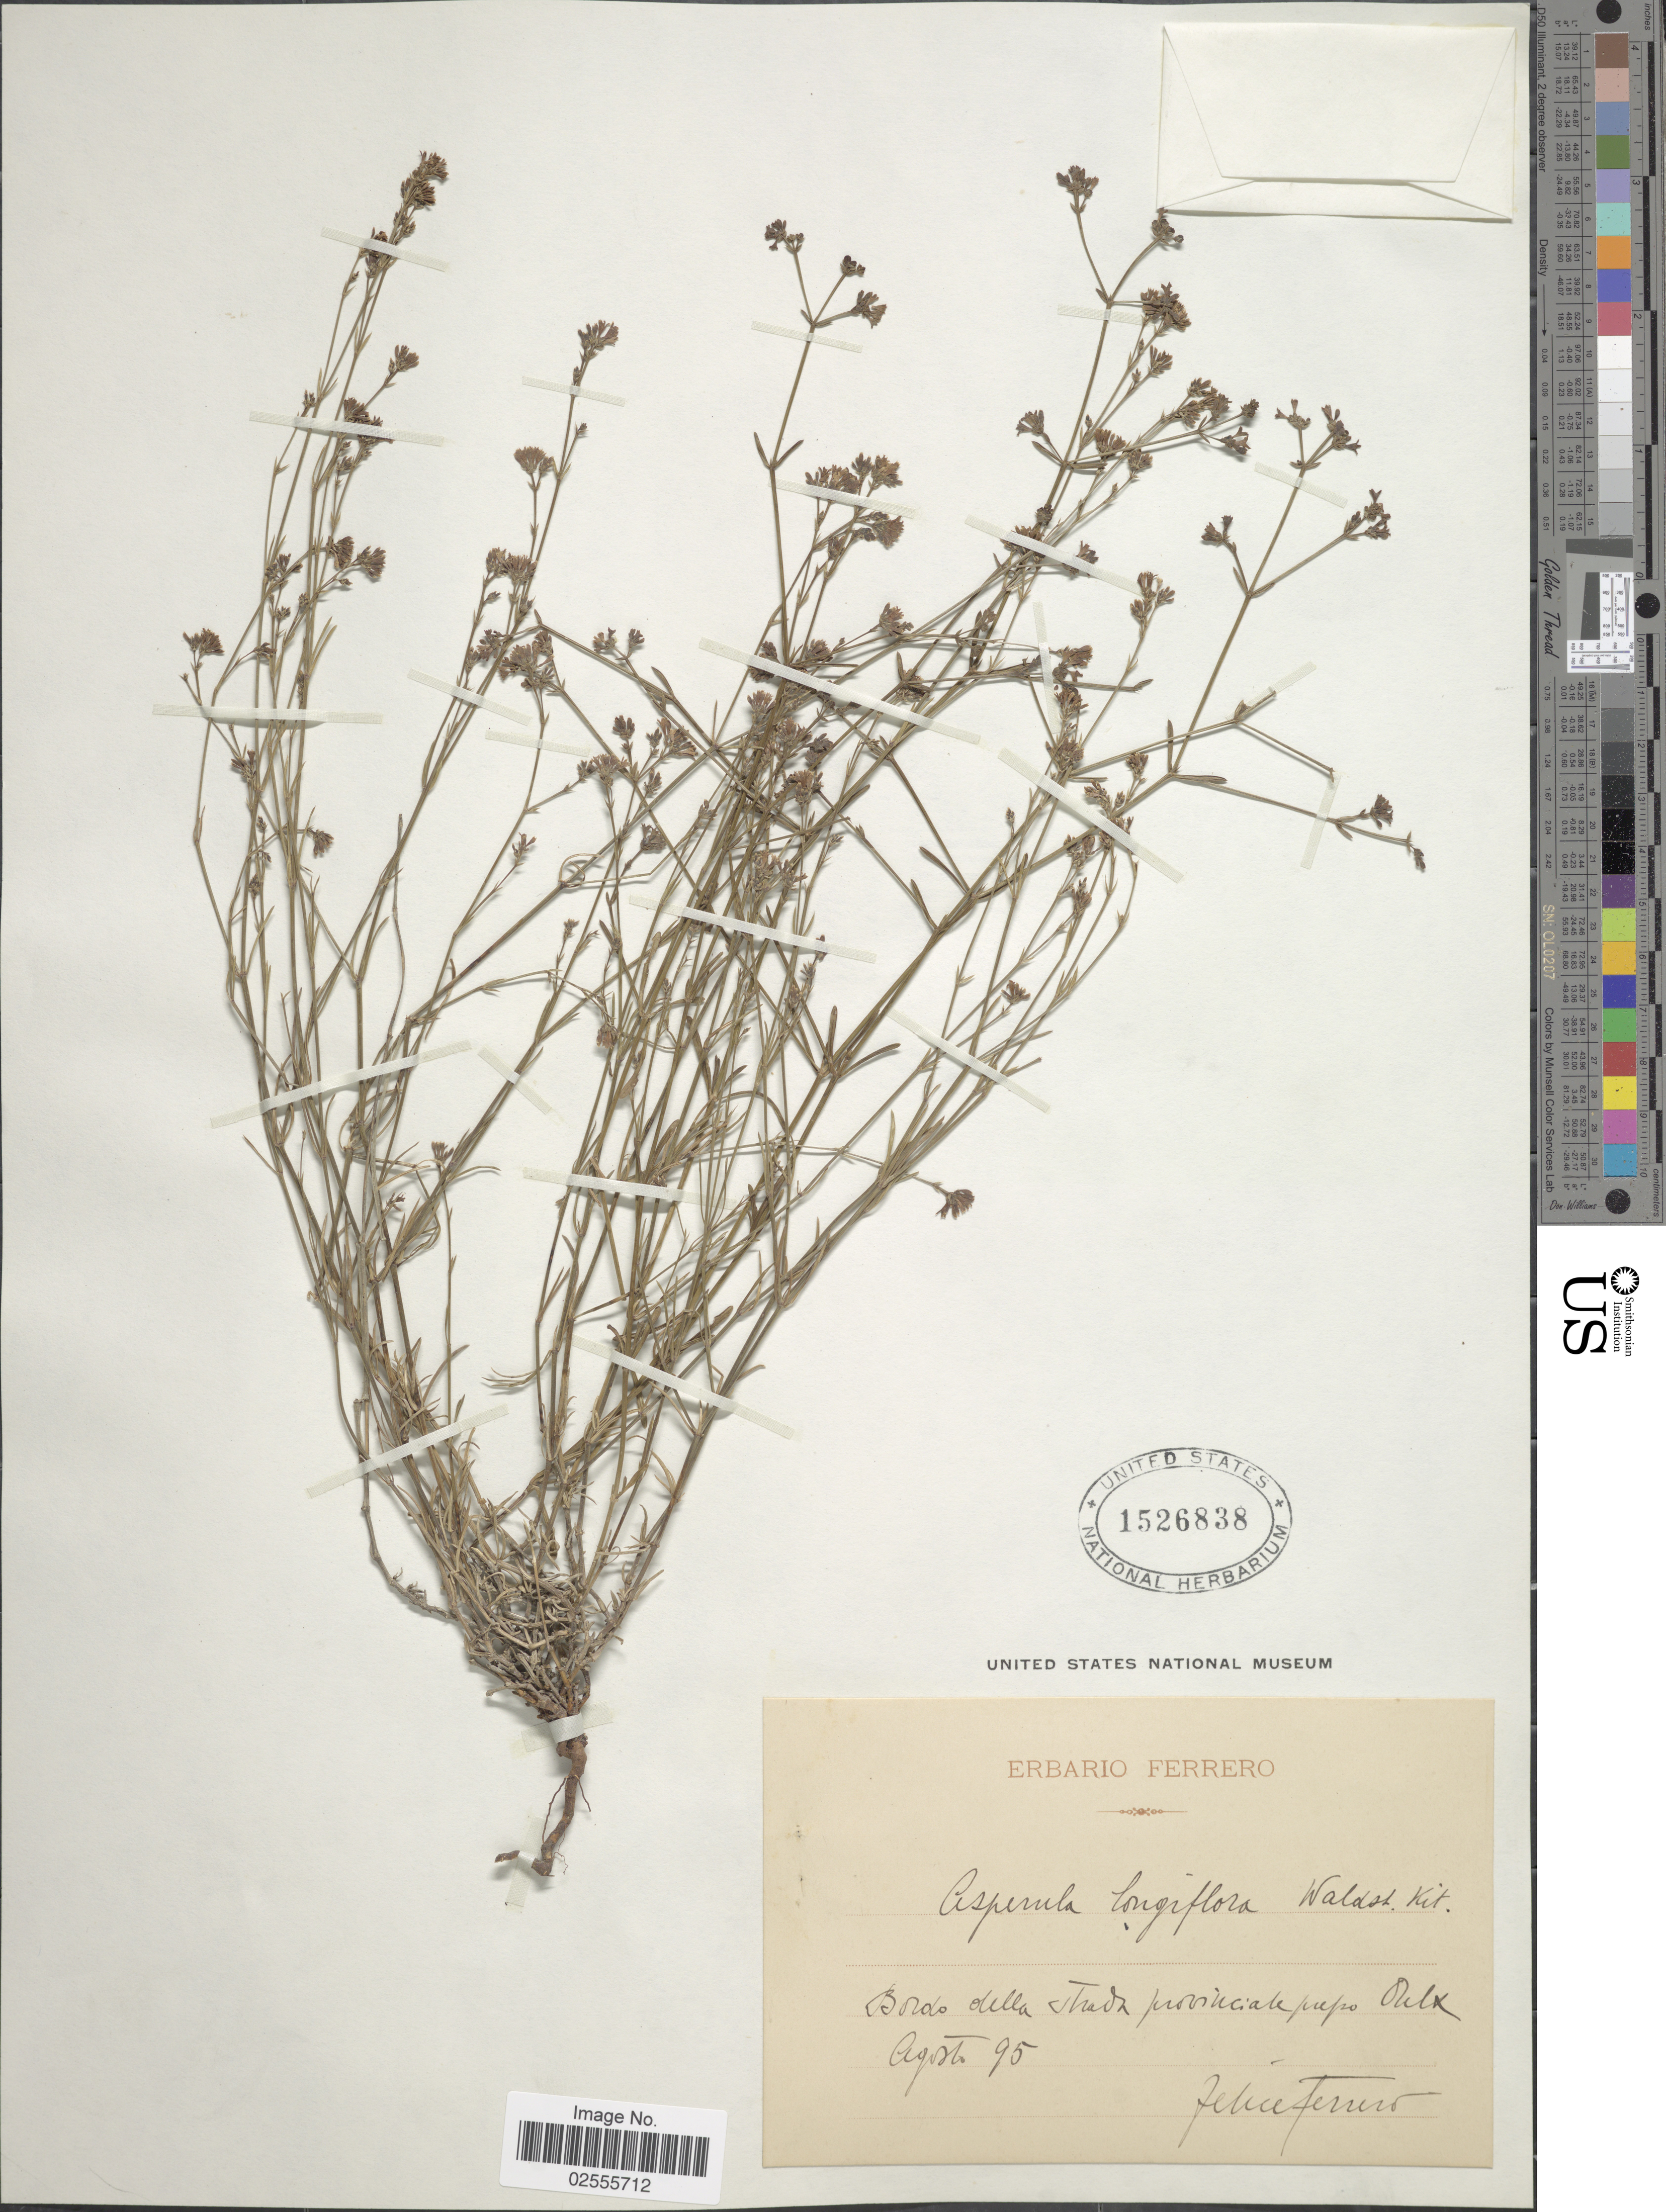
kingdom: Plantae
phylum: Tracheophyta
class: Magnoliopsida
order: Gentianales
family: Rubiaceae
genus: Asperula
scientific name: Asperula longiflora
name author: Waldst. & Kit.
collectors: F. Ferrero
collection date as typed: Transcribed d/m/y: /8/95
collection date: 1895-08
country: Italy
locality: Bords della Trada provinciale pupo Oulx. [interpreted]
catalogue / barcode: US 1526838